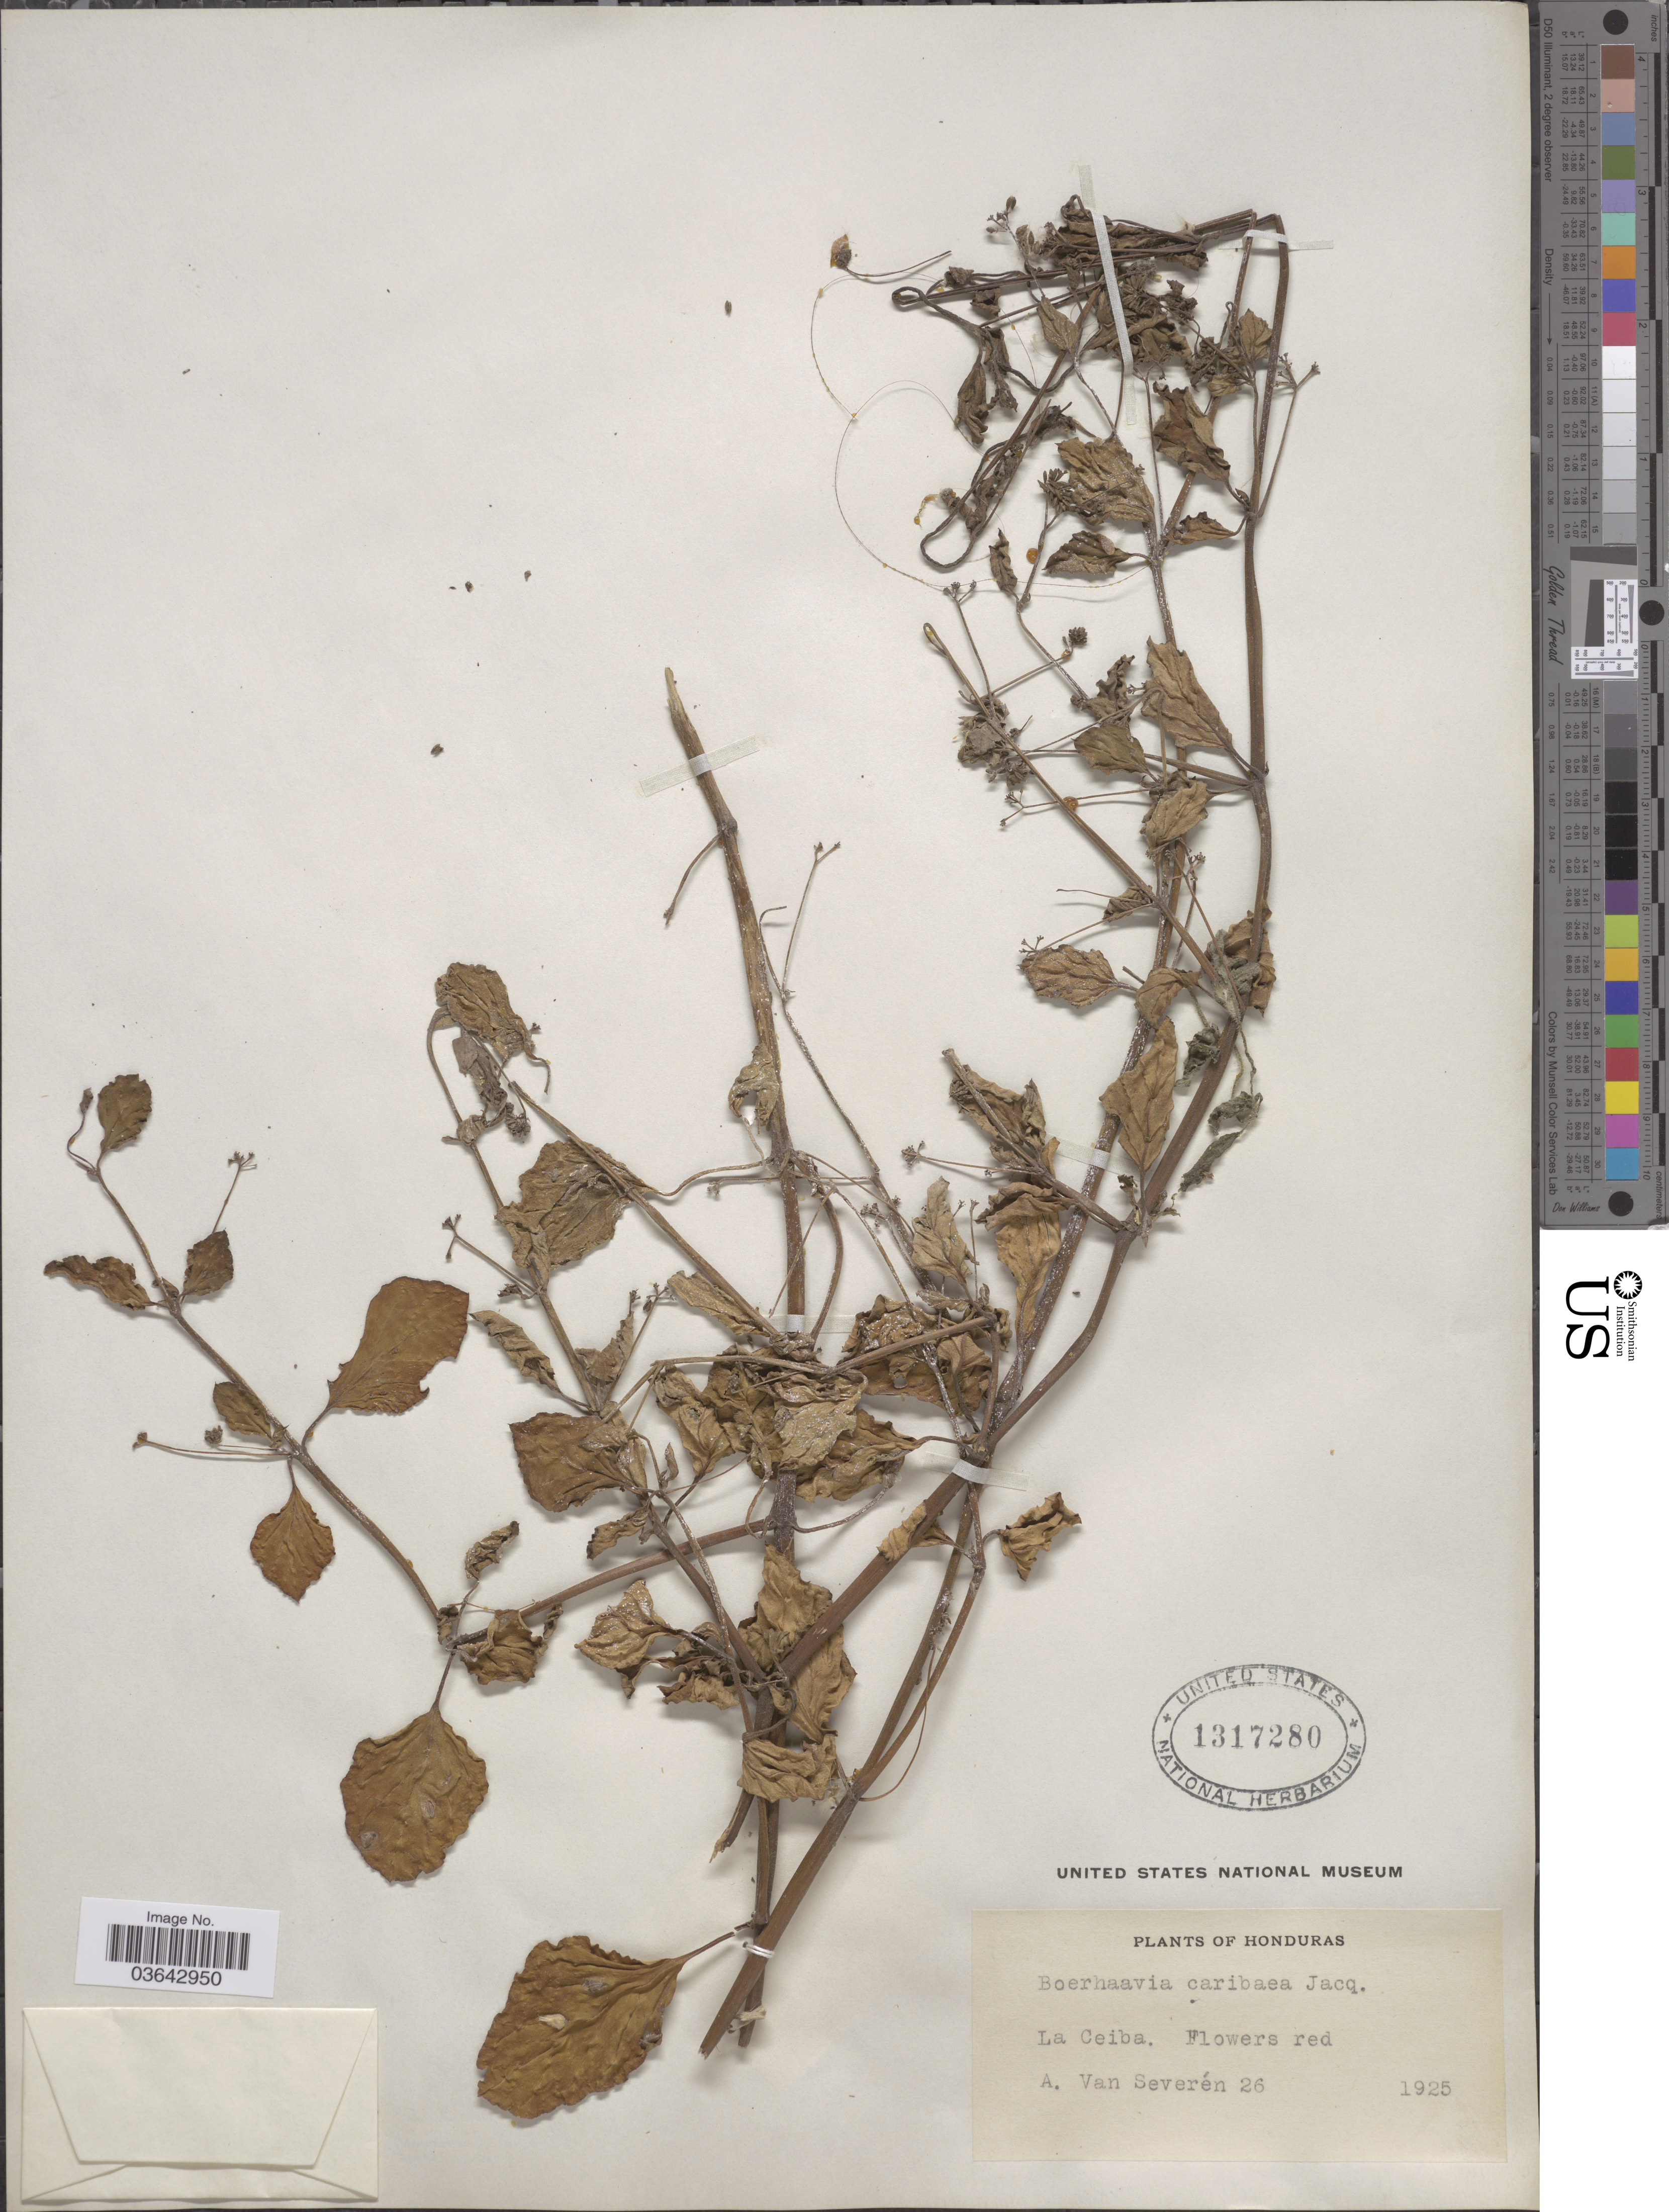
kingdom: Plantae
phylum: Tracheophyta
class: Magnoliopsida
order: Caryophyllales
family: Nyctaginaceae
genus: Boerhavia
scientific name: Boerhavia caribaea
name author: Jacq.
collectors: A. Van Severen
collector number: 26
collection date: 1925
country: Honduras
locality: La Ceiba.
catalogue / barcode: US 1317280